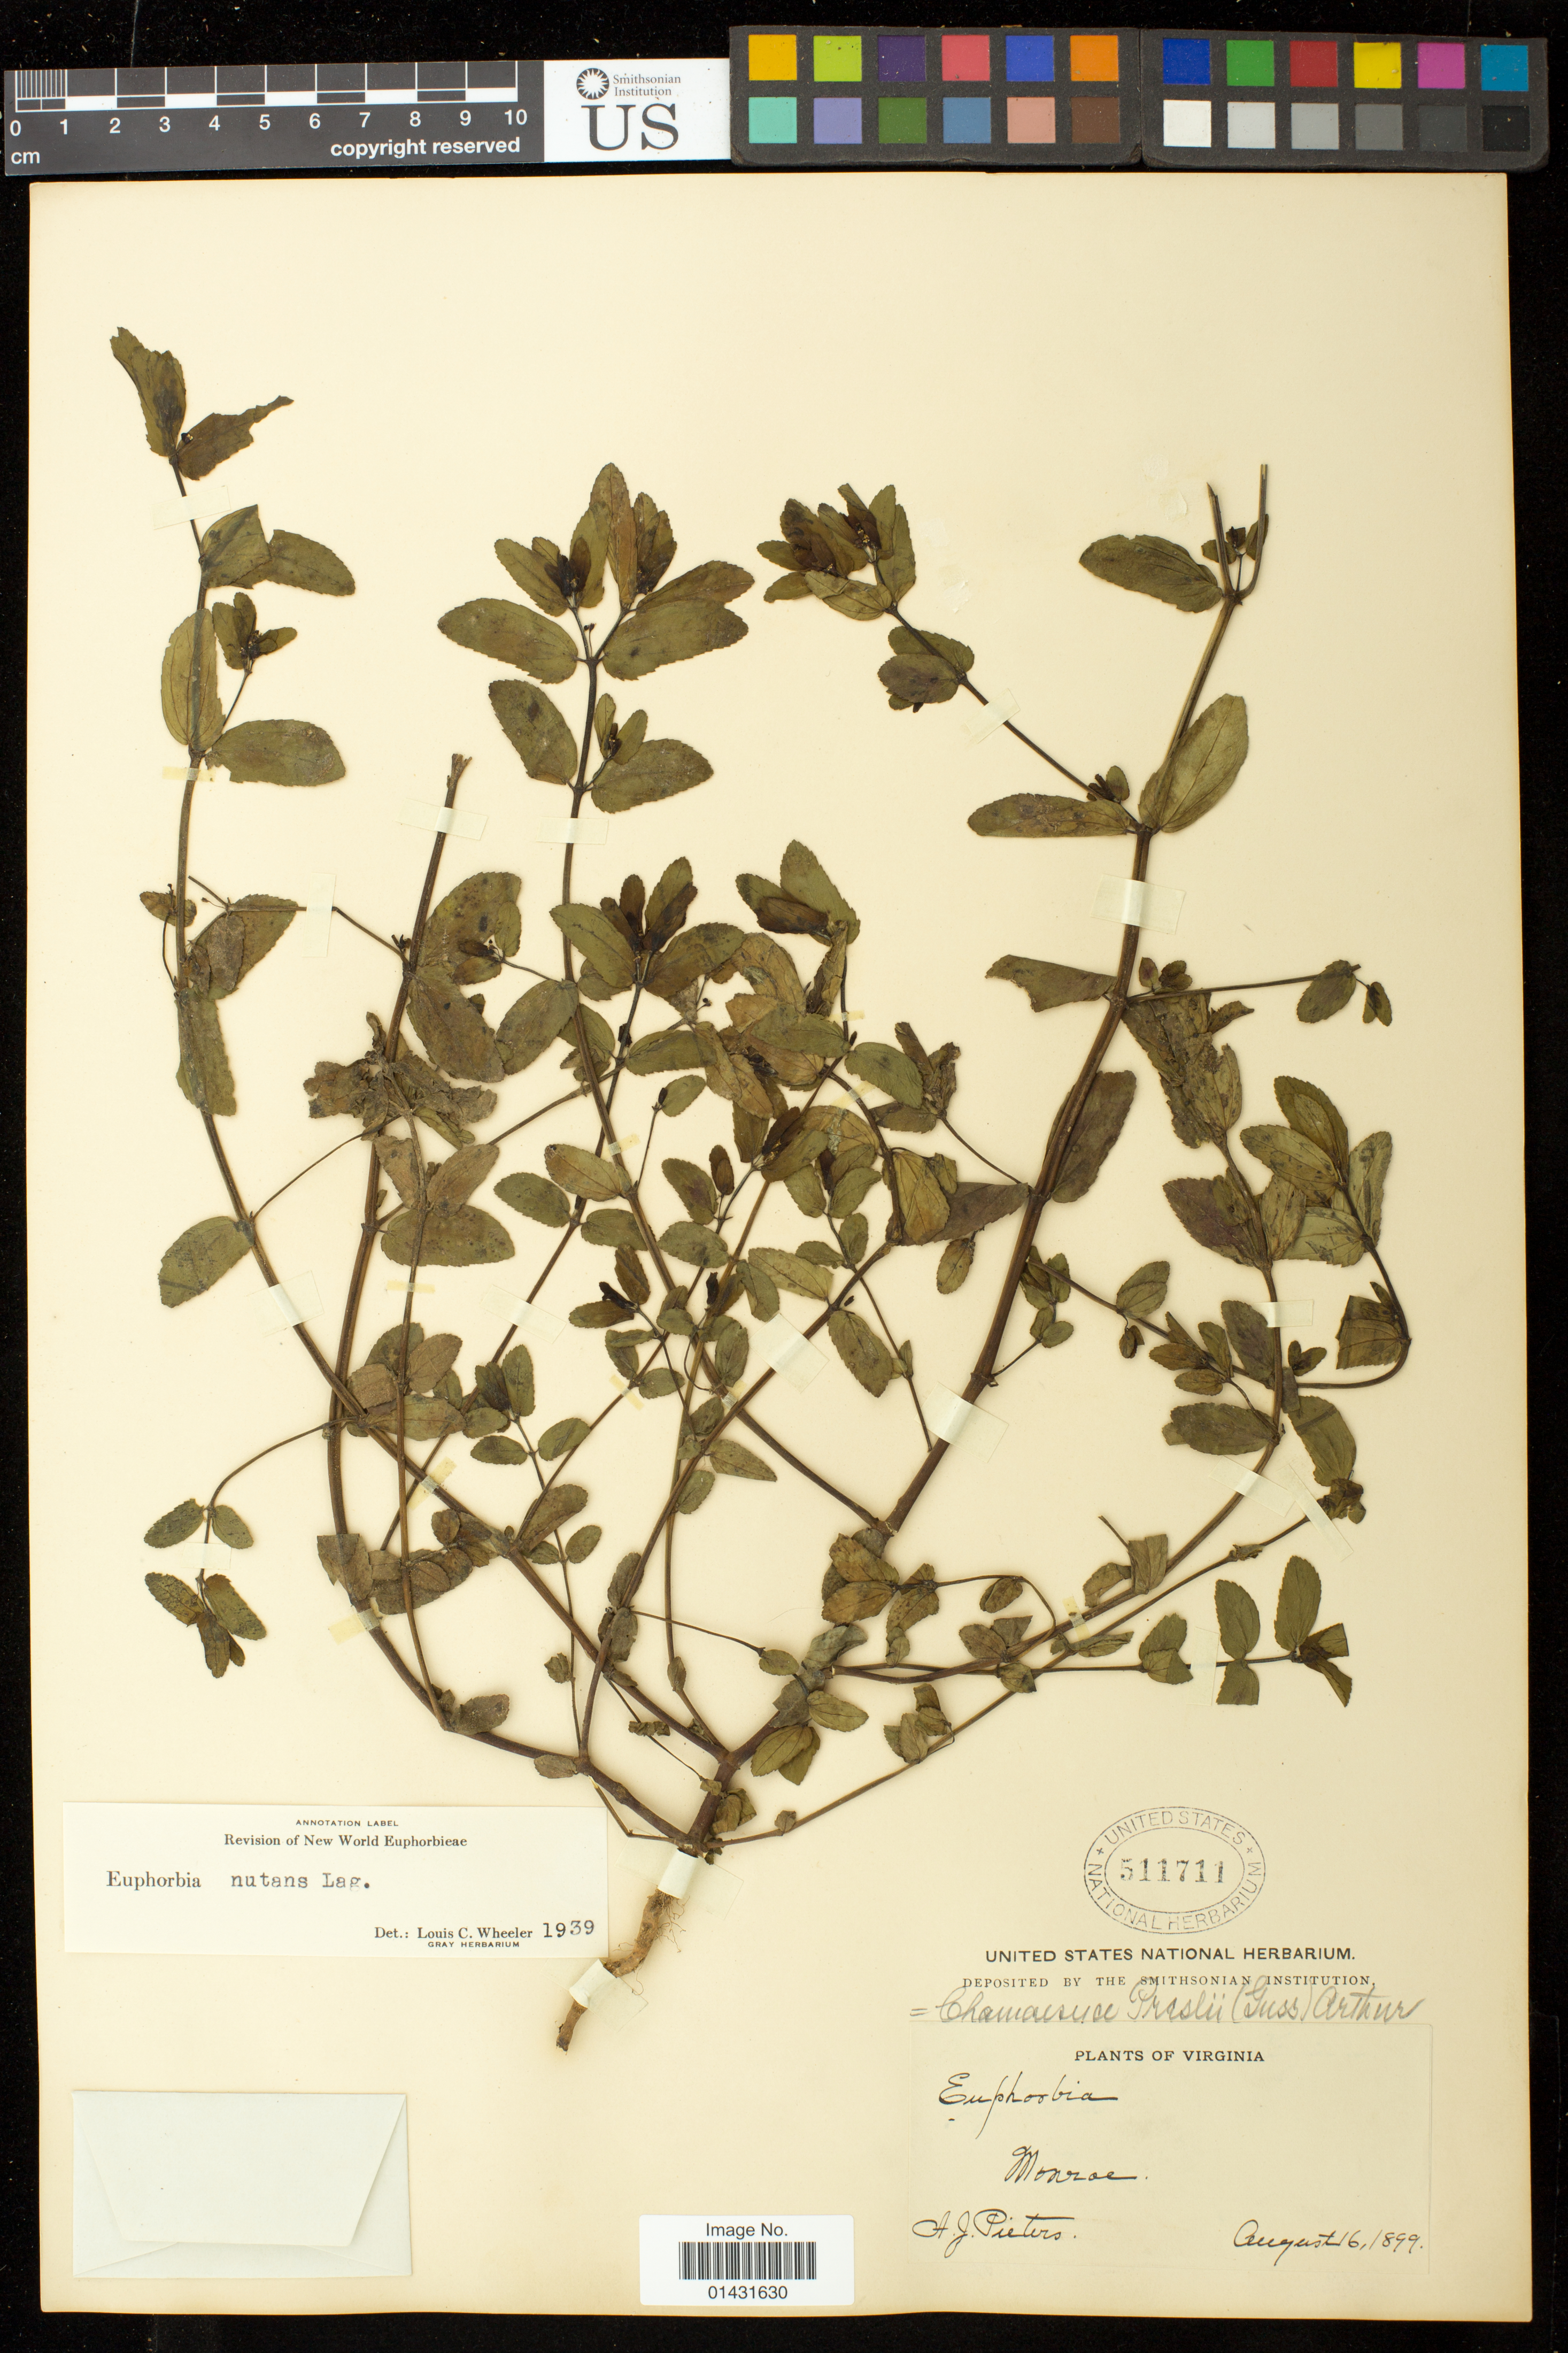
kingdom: Plantae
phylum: Tracheophyta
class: Magnoliopsida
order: Malpighiales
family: Euphorbiaceae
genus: Euphorbia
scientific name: Euphorbia hypericifolia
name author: L.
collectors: A. Pieters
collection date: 1899-08-16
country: United States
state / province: West Virginia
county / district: Monroe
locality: Monroe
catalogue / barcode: US 511711